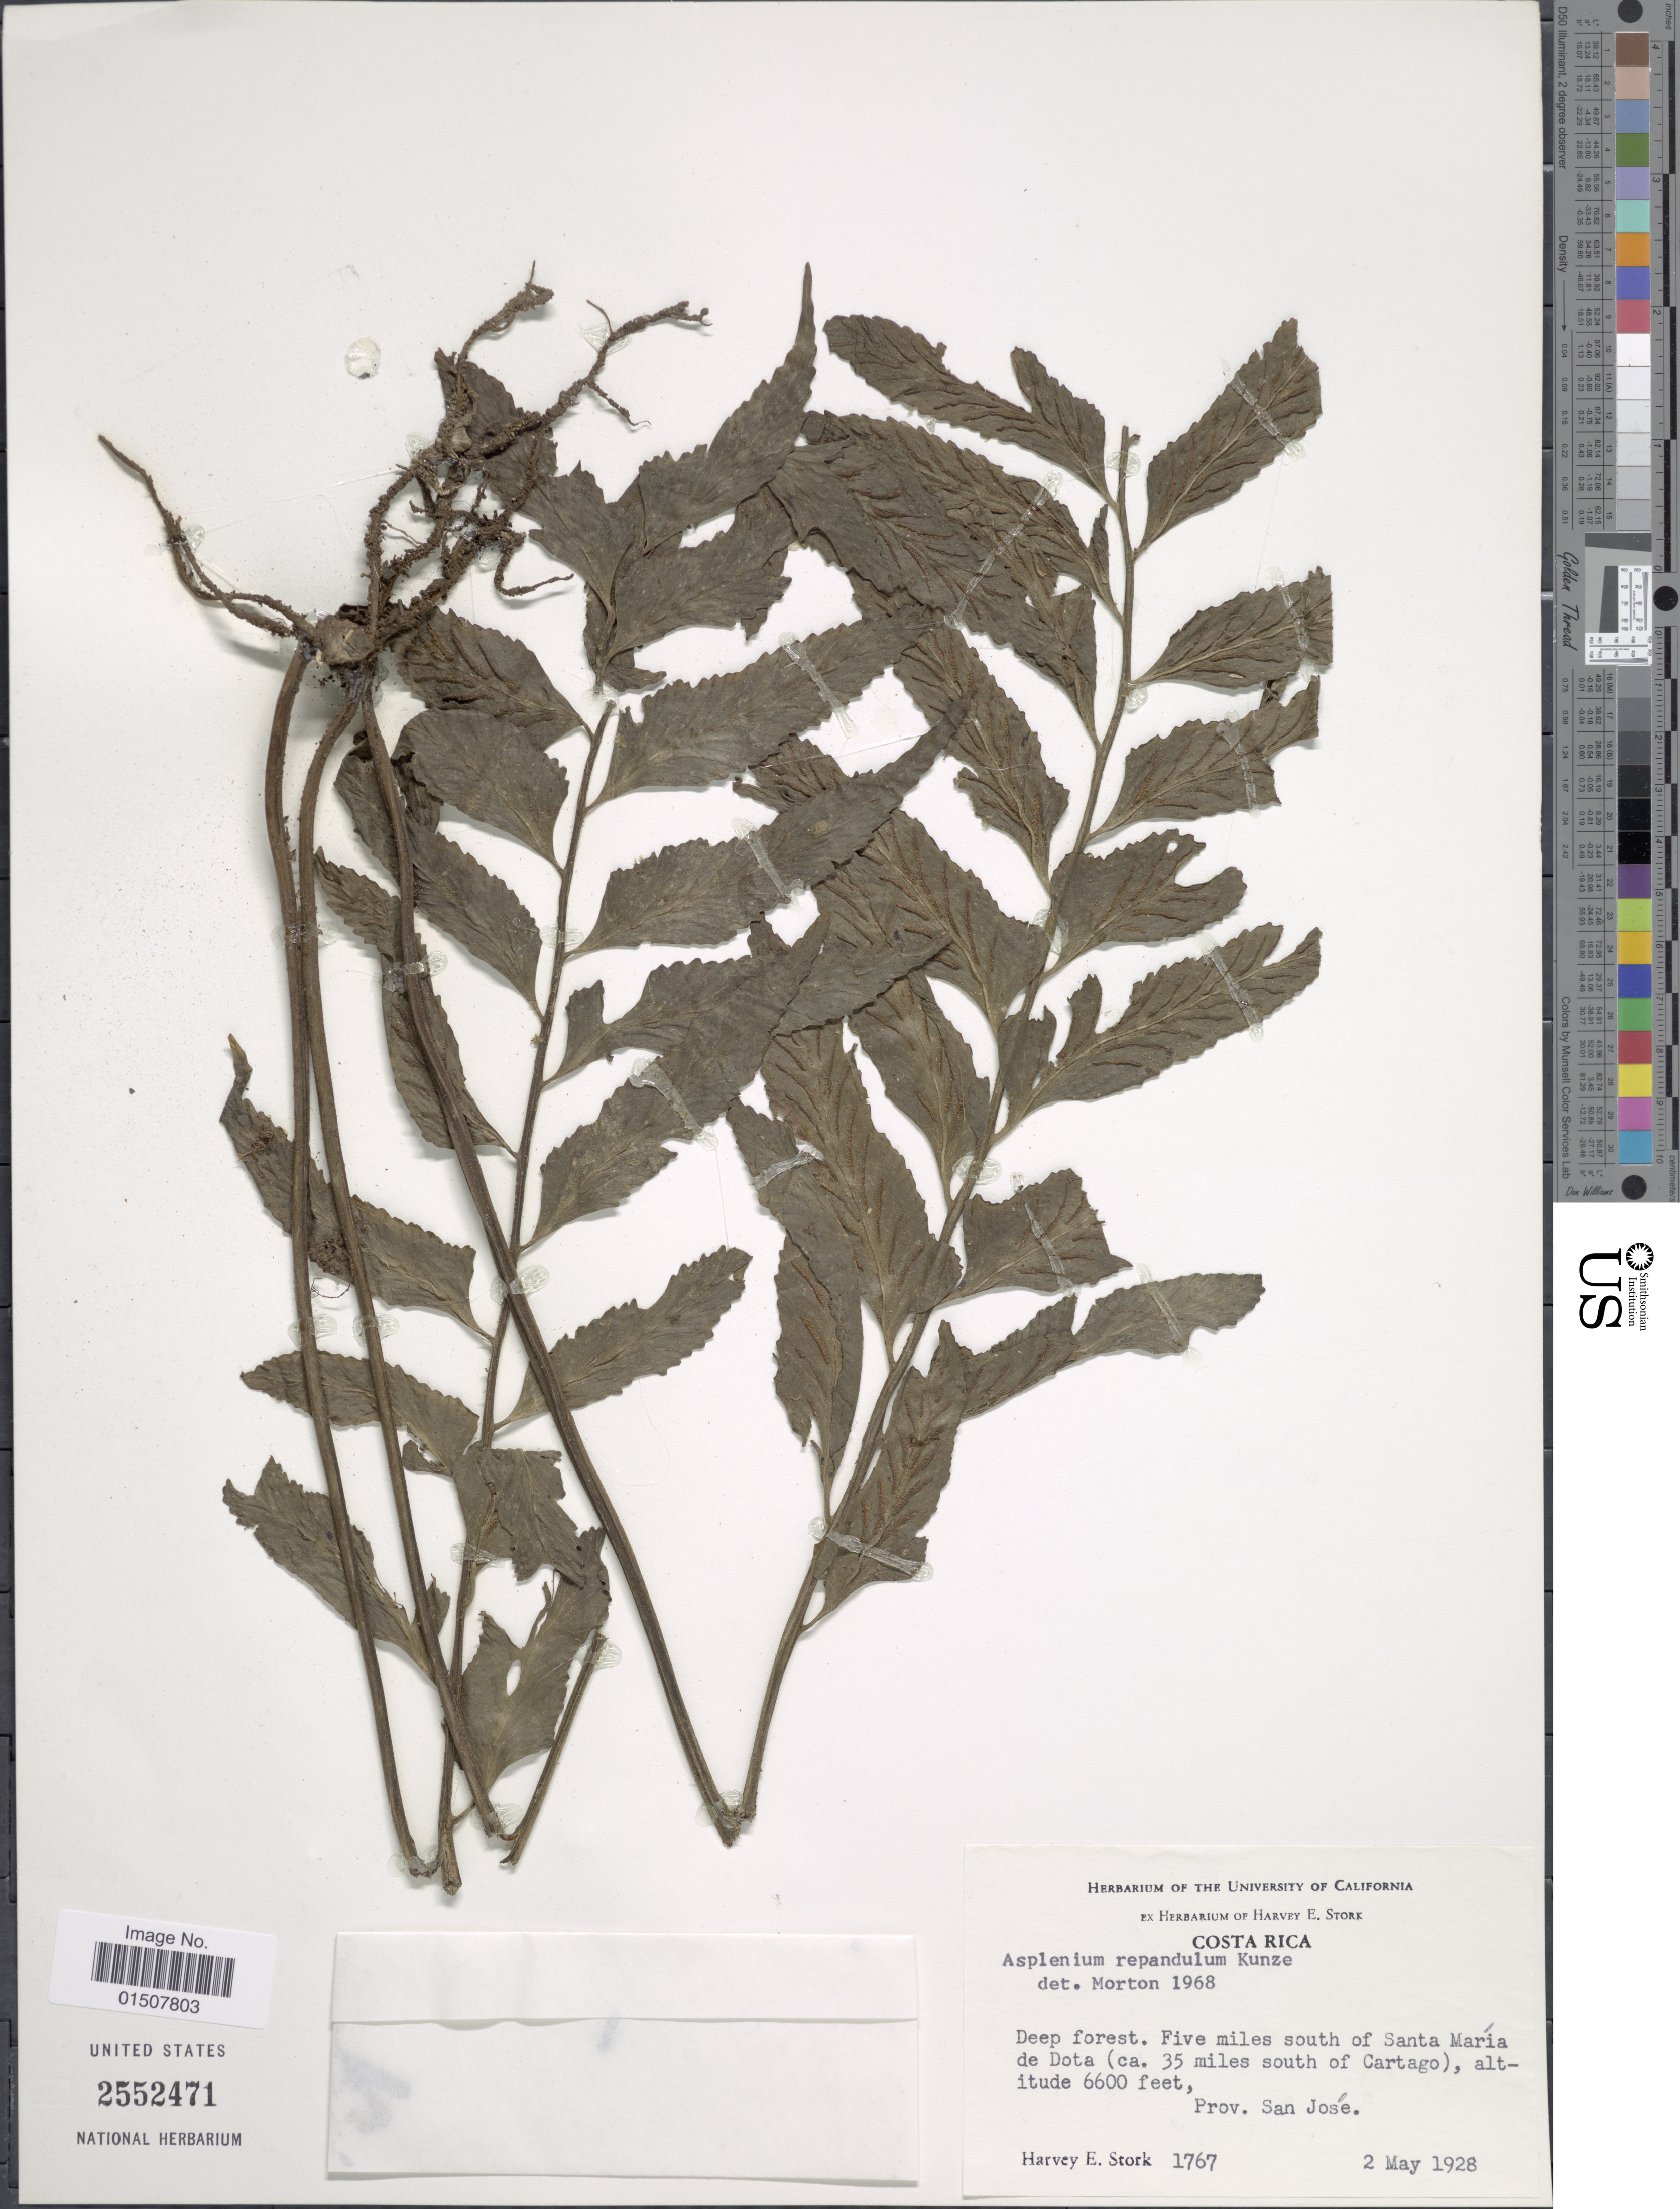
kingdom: Plantae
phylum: Tracheophyta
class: Polypodiopsida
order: Polypodiales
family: Aspleniaceae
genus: Asplenium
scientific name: Asplenium riparium Brack., nom. illeg.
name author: Brack. in Wilkes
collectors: H. E. Stork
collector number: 1767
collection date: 1928-05-02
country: Costa Rica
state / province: San José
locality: Five miles south of Santa Maria de Dota ( ca. 35 miles south of Cartago) ,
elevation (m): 2012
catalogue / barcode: US 2552471